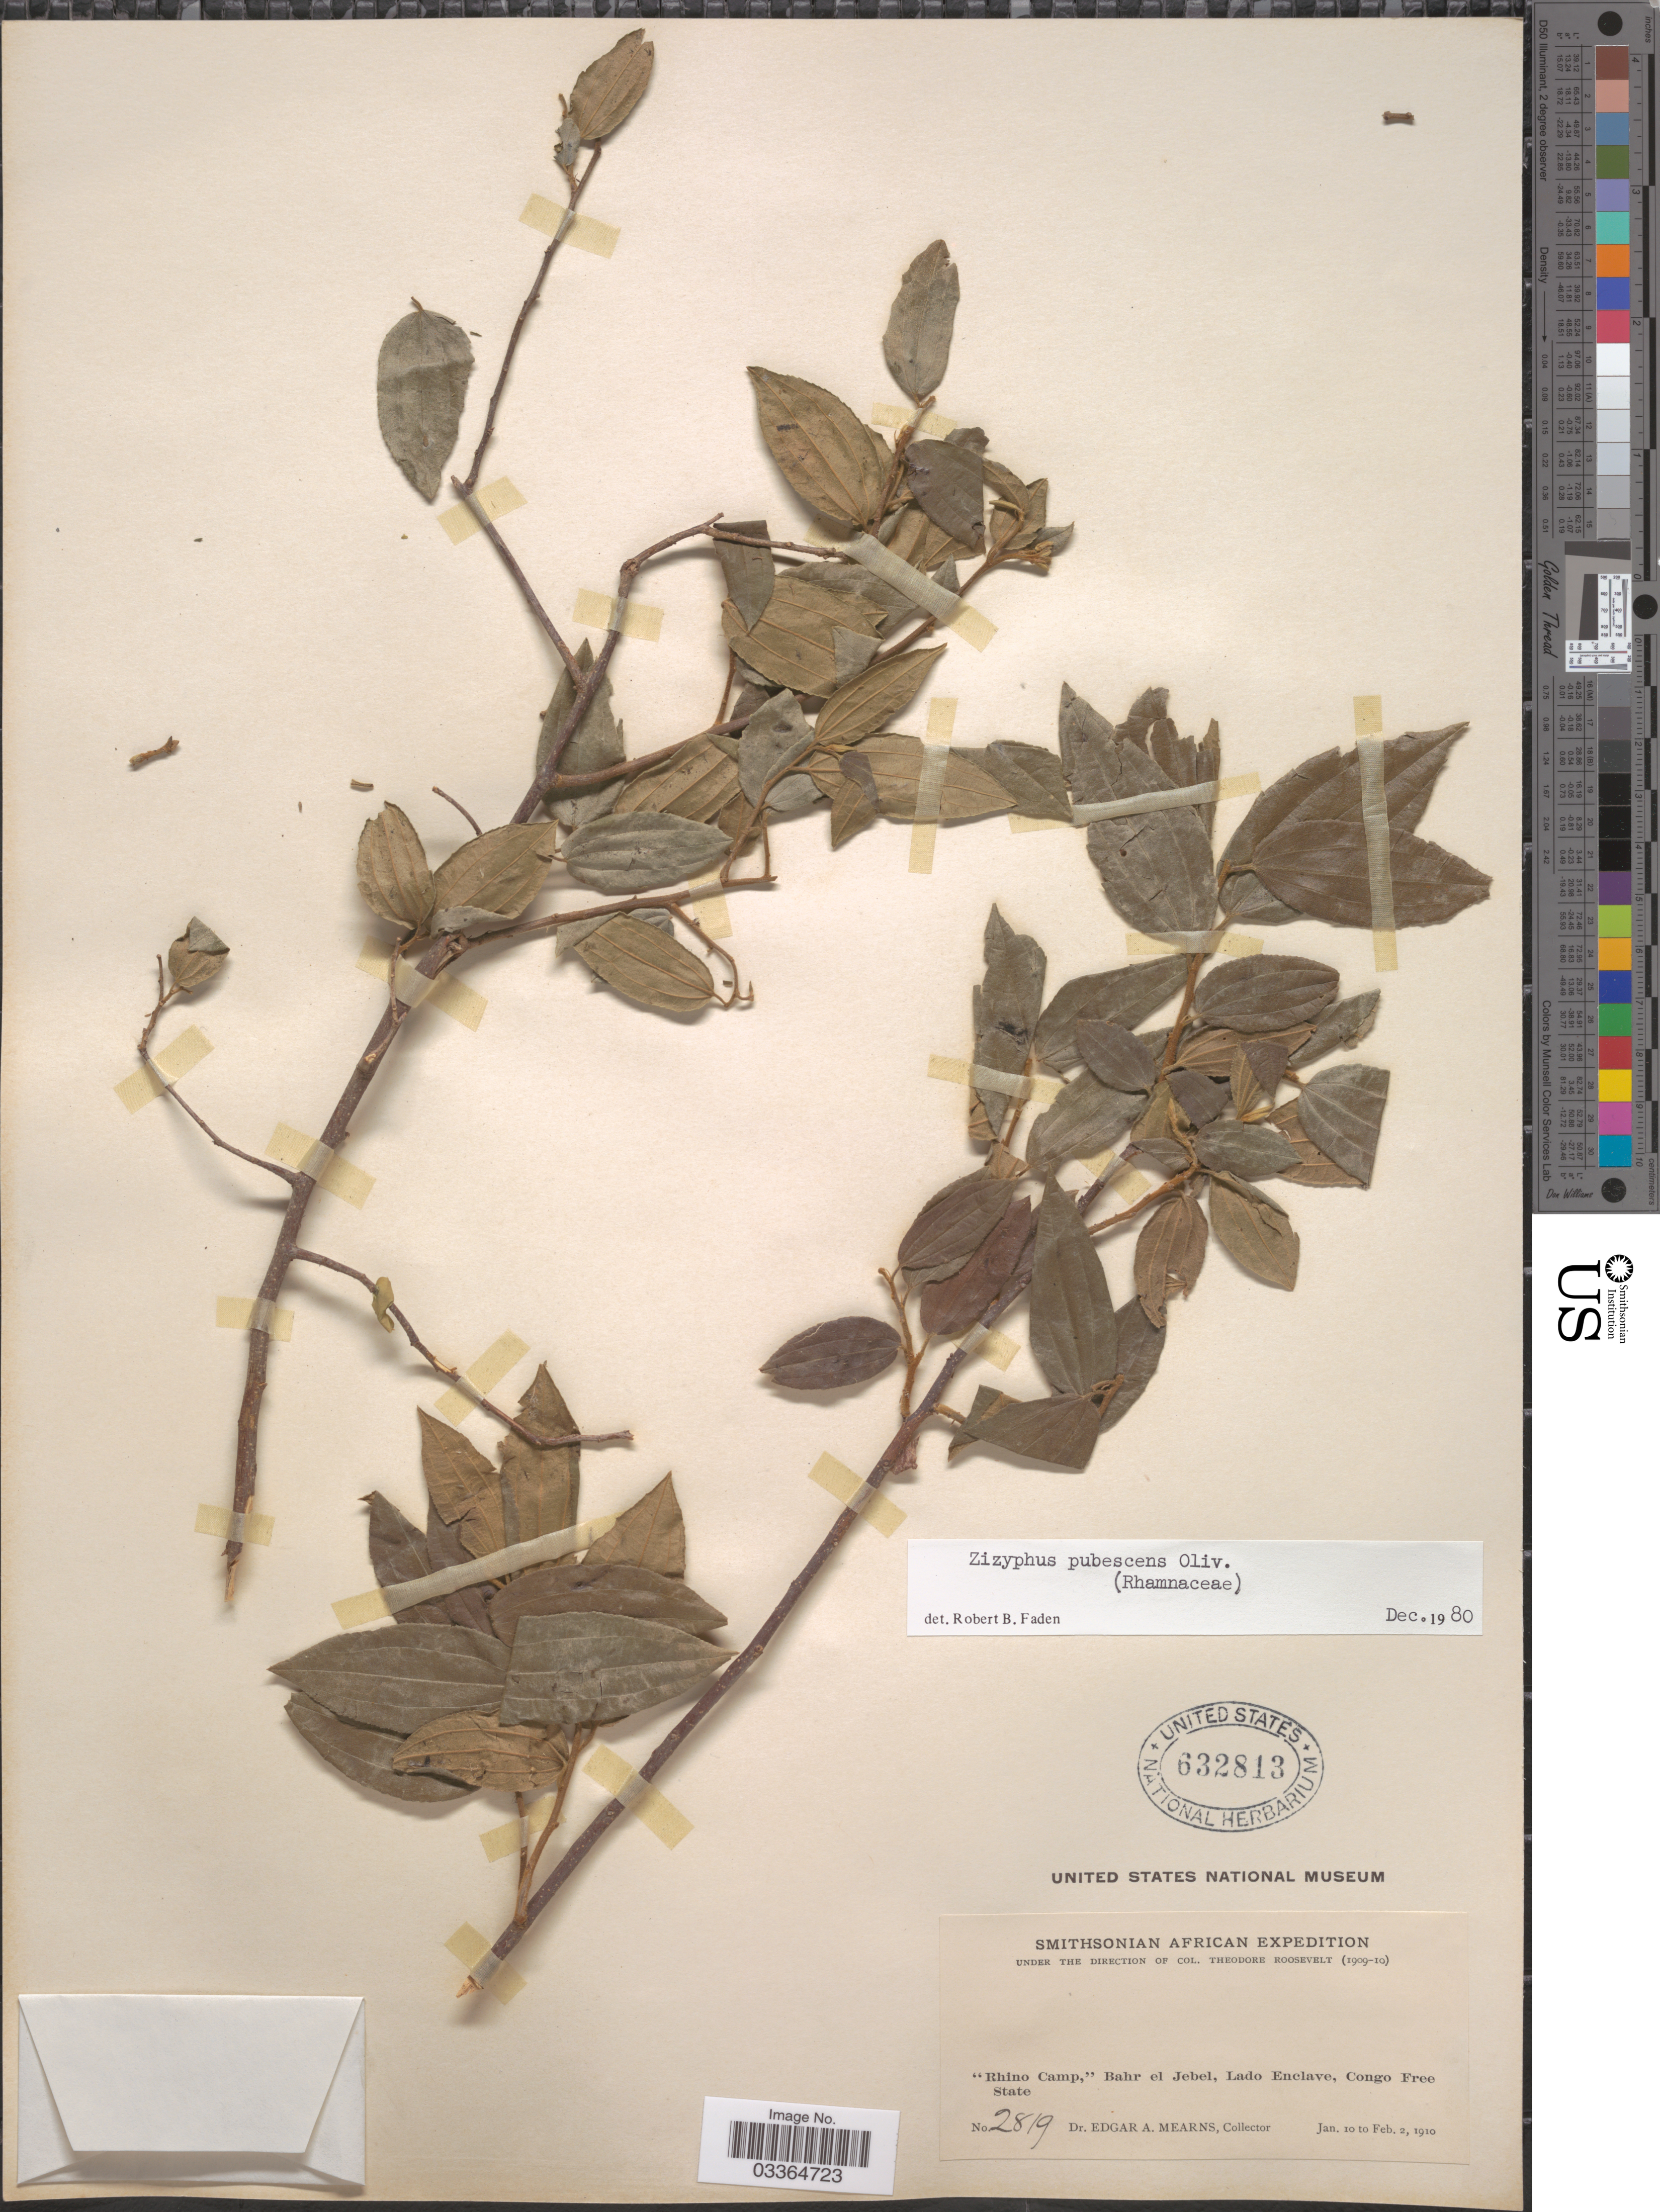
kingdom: Plantae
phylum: Tracheophyta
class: Magnoliopsida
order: Rosales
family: Rhamnaceae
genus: Ziziphus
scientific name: Ziziphus pubescens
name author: Oliv.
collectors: E. A. Mearns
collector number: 2819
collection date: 1910-01-10/1910-02-02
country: South Sudan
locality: Rhino Camp,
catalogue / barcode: US 632813